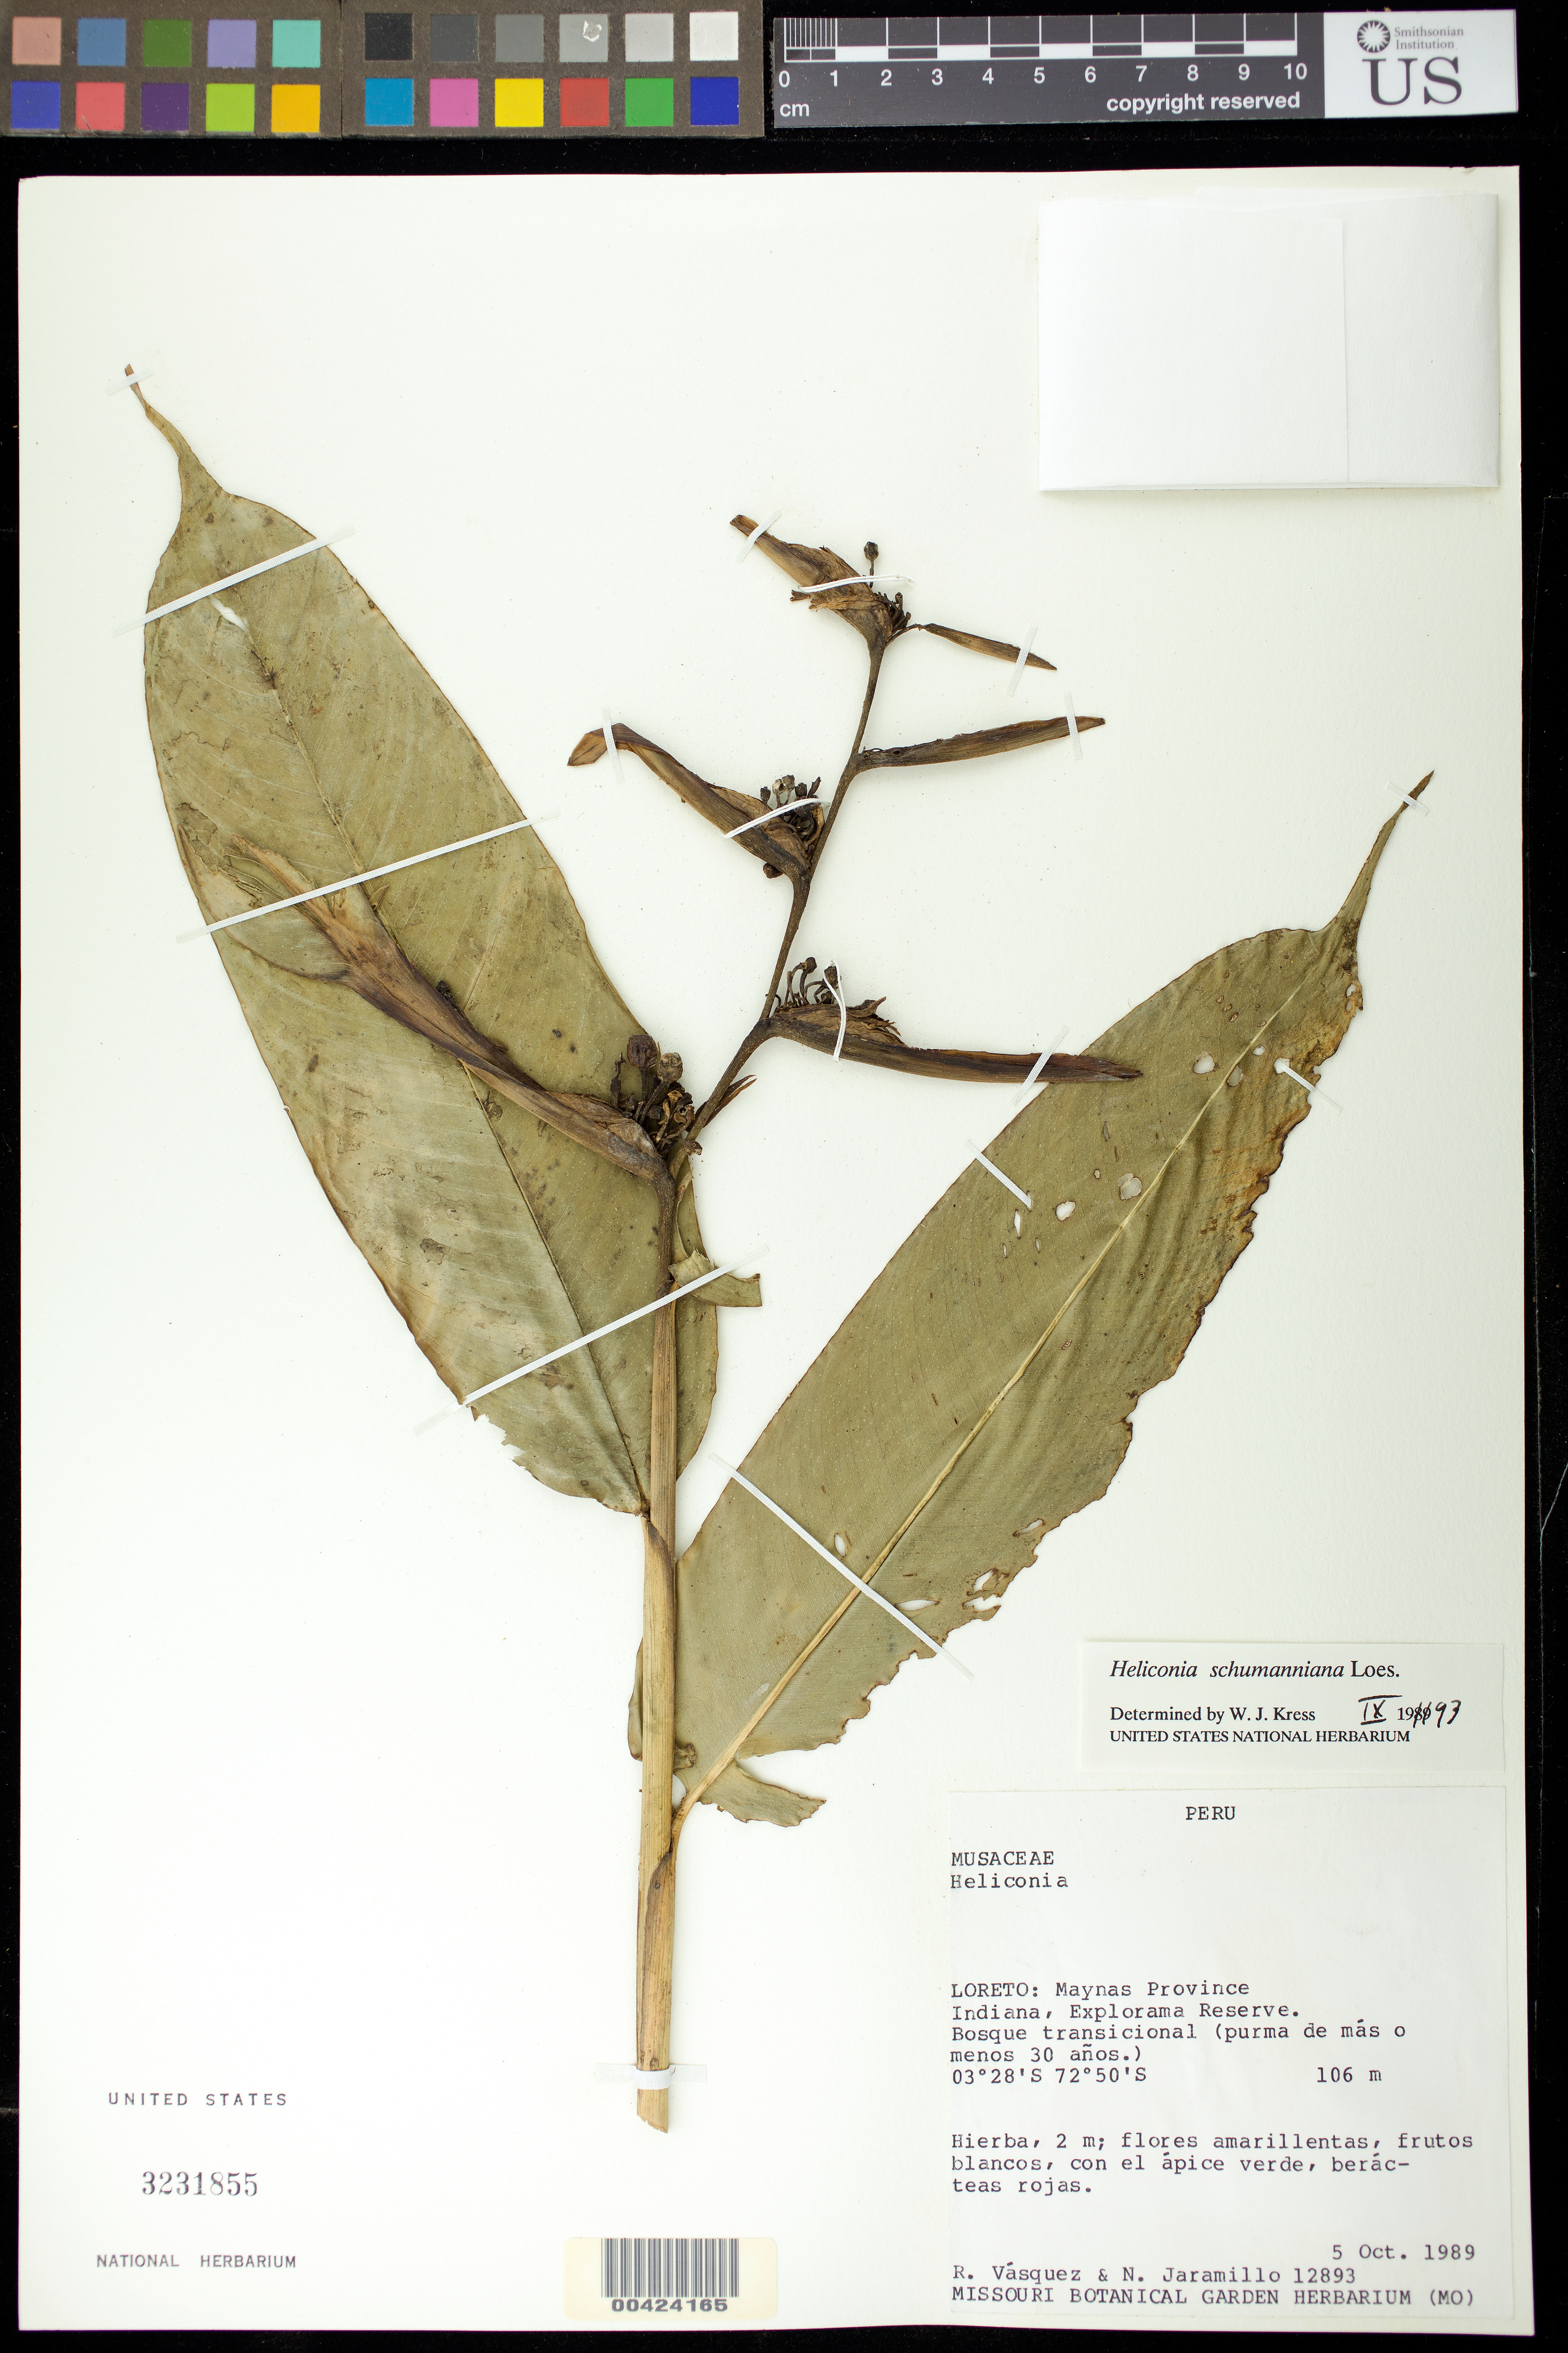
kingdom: Plantae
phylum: Tracheophyta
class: Liliopsida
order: Zingiberales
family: Heliconiaceae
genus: Heliconia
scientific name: Heliconia schumanniana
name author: Loes.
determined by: Kress, W. J., (US), Smithsonian Institution - National Museum of Natural History (UNITED STATES)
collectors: R. Vasquez & N. Jaramillo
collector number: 12893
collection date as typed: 05 Oct 1989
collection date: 1989-10-05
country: Peru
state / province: Loreto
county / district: Maynas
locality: Indiana; explorama reserve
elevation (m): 106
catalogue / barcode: US 3231855